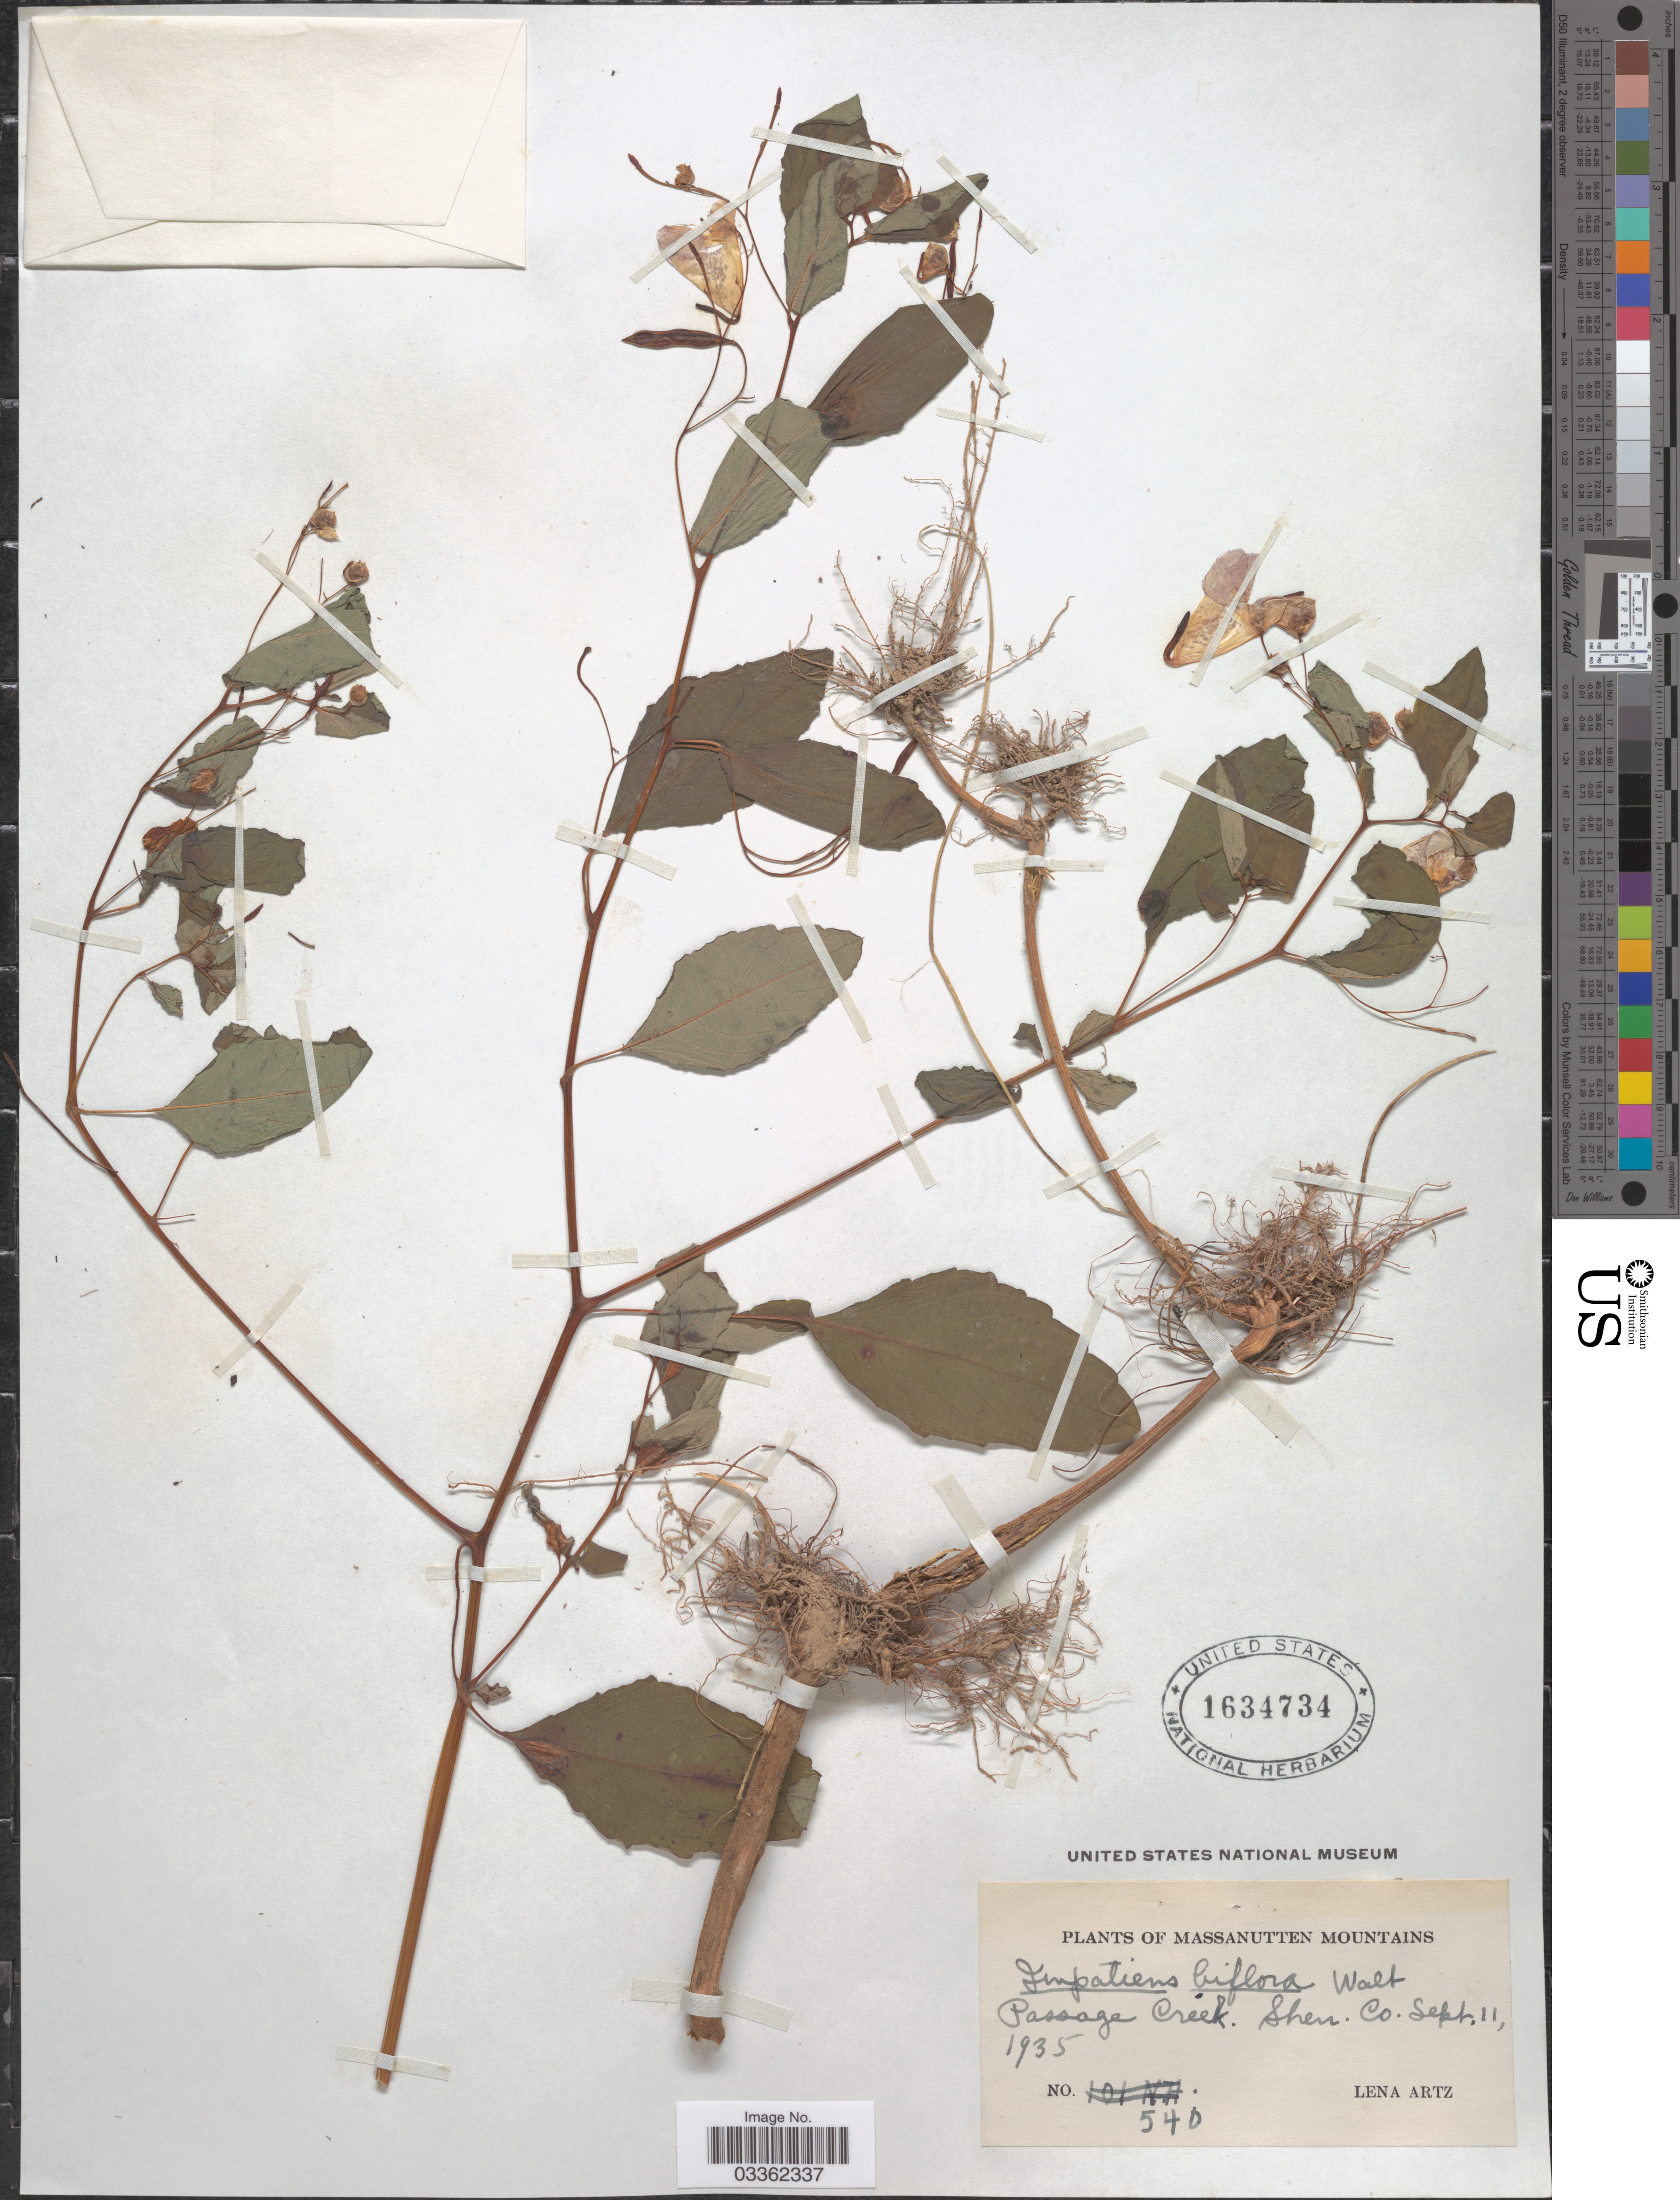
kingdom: Plantae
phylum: Tracheophyta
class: Magnoliopsida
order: Ericales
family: Balsaminaceae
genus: Impatiens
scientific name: Impatiens capensis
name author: Meerb.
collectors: L. Artz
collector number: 540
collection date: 1935-09-11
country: United States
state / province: Virginia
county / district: Shenandoah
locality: Massanutten Mountains, Passage Creek, Shen. Co.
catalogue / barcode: US 1634734